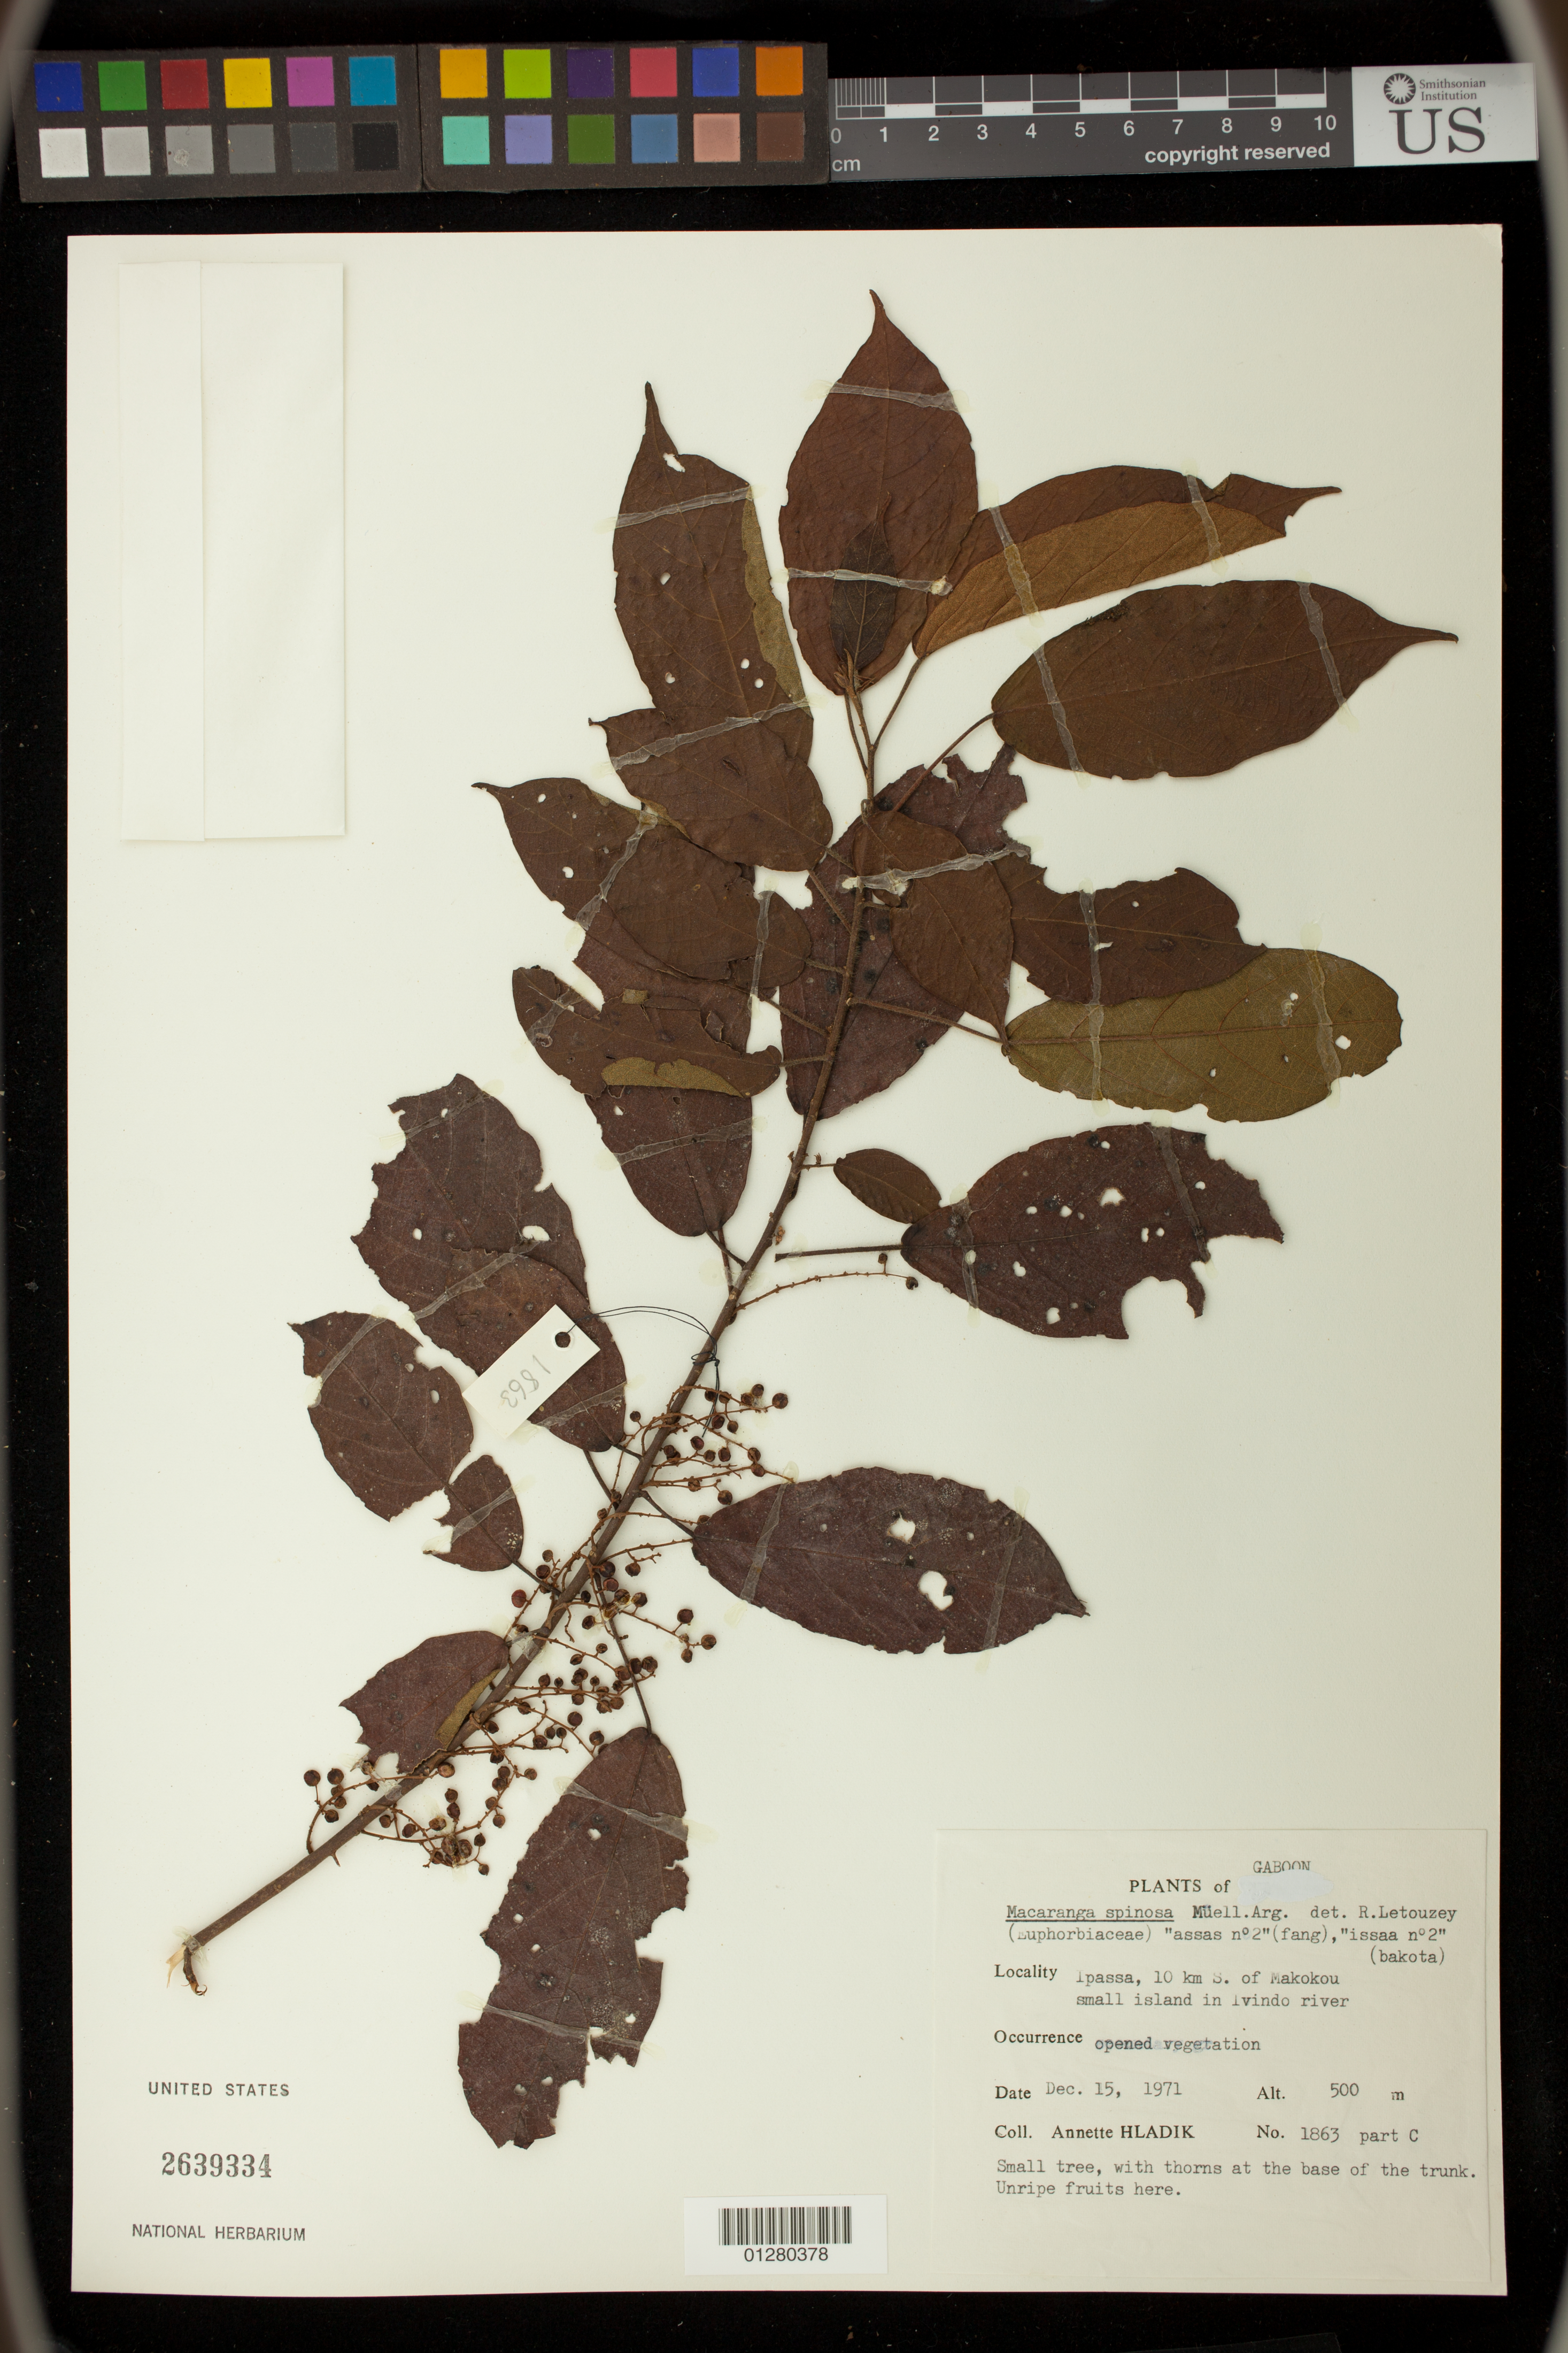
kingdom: Plantae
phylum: Tracheophyta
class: Magnoliopsida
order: Malpighiales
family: Euphorbiaceae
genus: Macaranga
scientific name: Macaranga spinosa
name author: Müll. Arg.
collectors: A. Hladik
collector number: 1863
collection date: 1971-12-15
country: Gabon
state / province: Ogooue-Ivindo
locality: Ipassa, 10 km S. of Makokou small island in Ivindo river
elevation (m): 500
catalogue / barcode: US 2639334